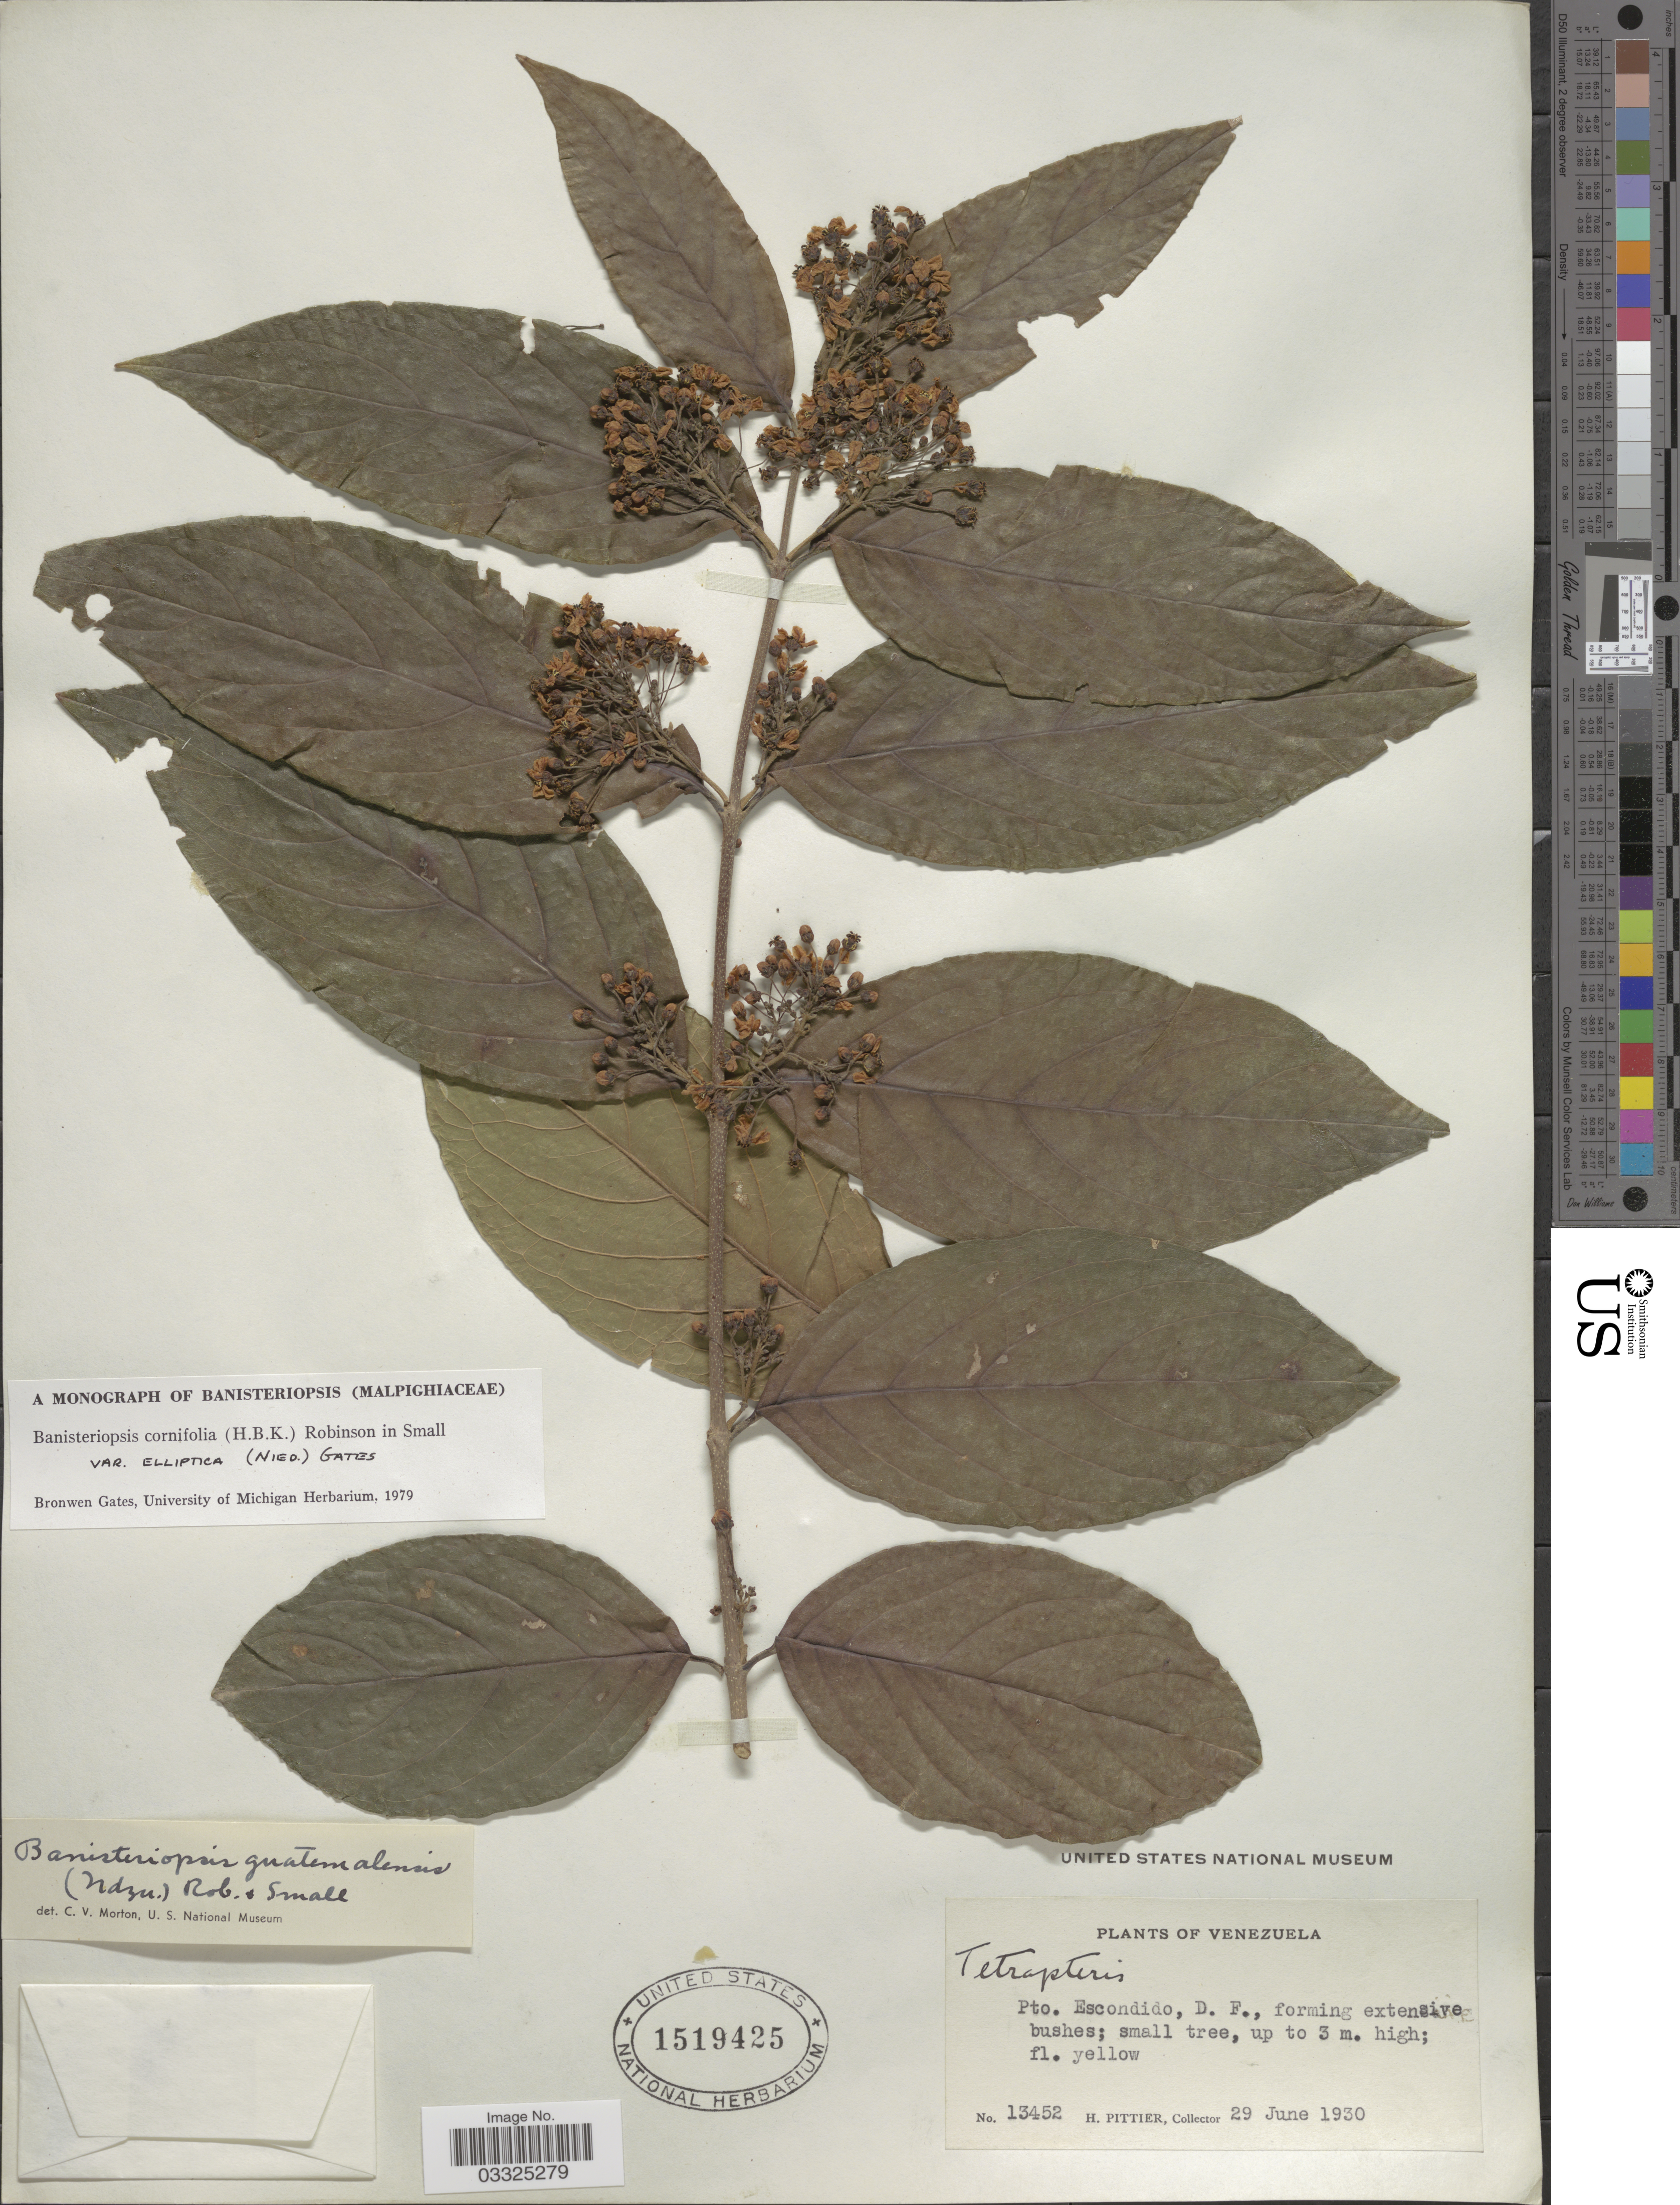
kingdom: Plantae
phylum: Tracheophyta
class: Magnoliopsida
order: Malpighiales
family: Malpighiaceae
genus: Bronwenia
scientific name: Bronwenia cornifolia var. maracaybensis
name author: (A. Juss.) W.R. Anderson & C. Davis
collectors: H. F. Pittier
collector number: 13452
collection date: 1930-06-29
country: Venezuela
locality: Pto. Escondido, D.F.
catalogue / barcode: US 1519425